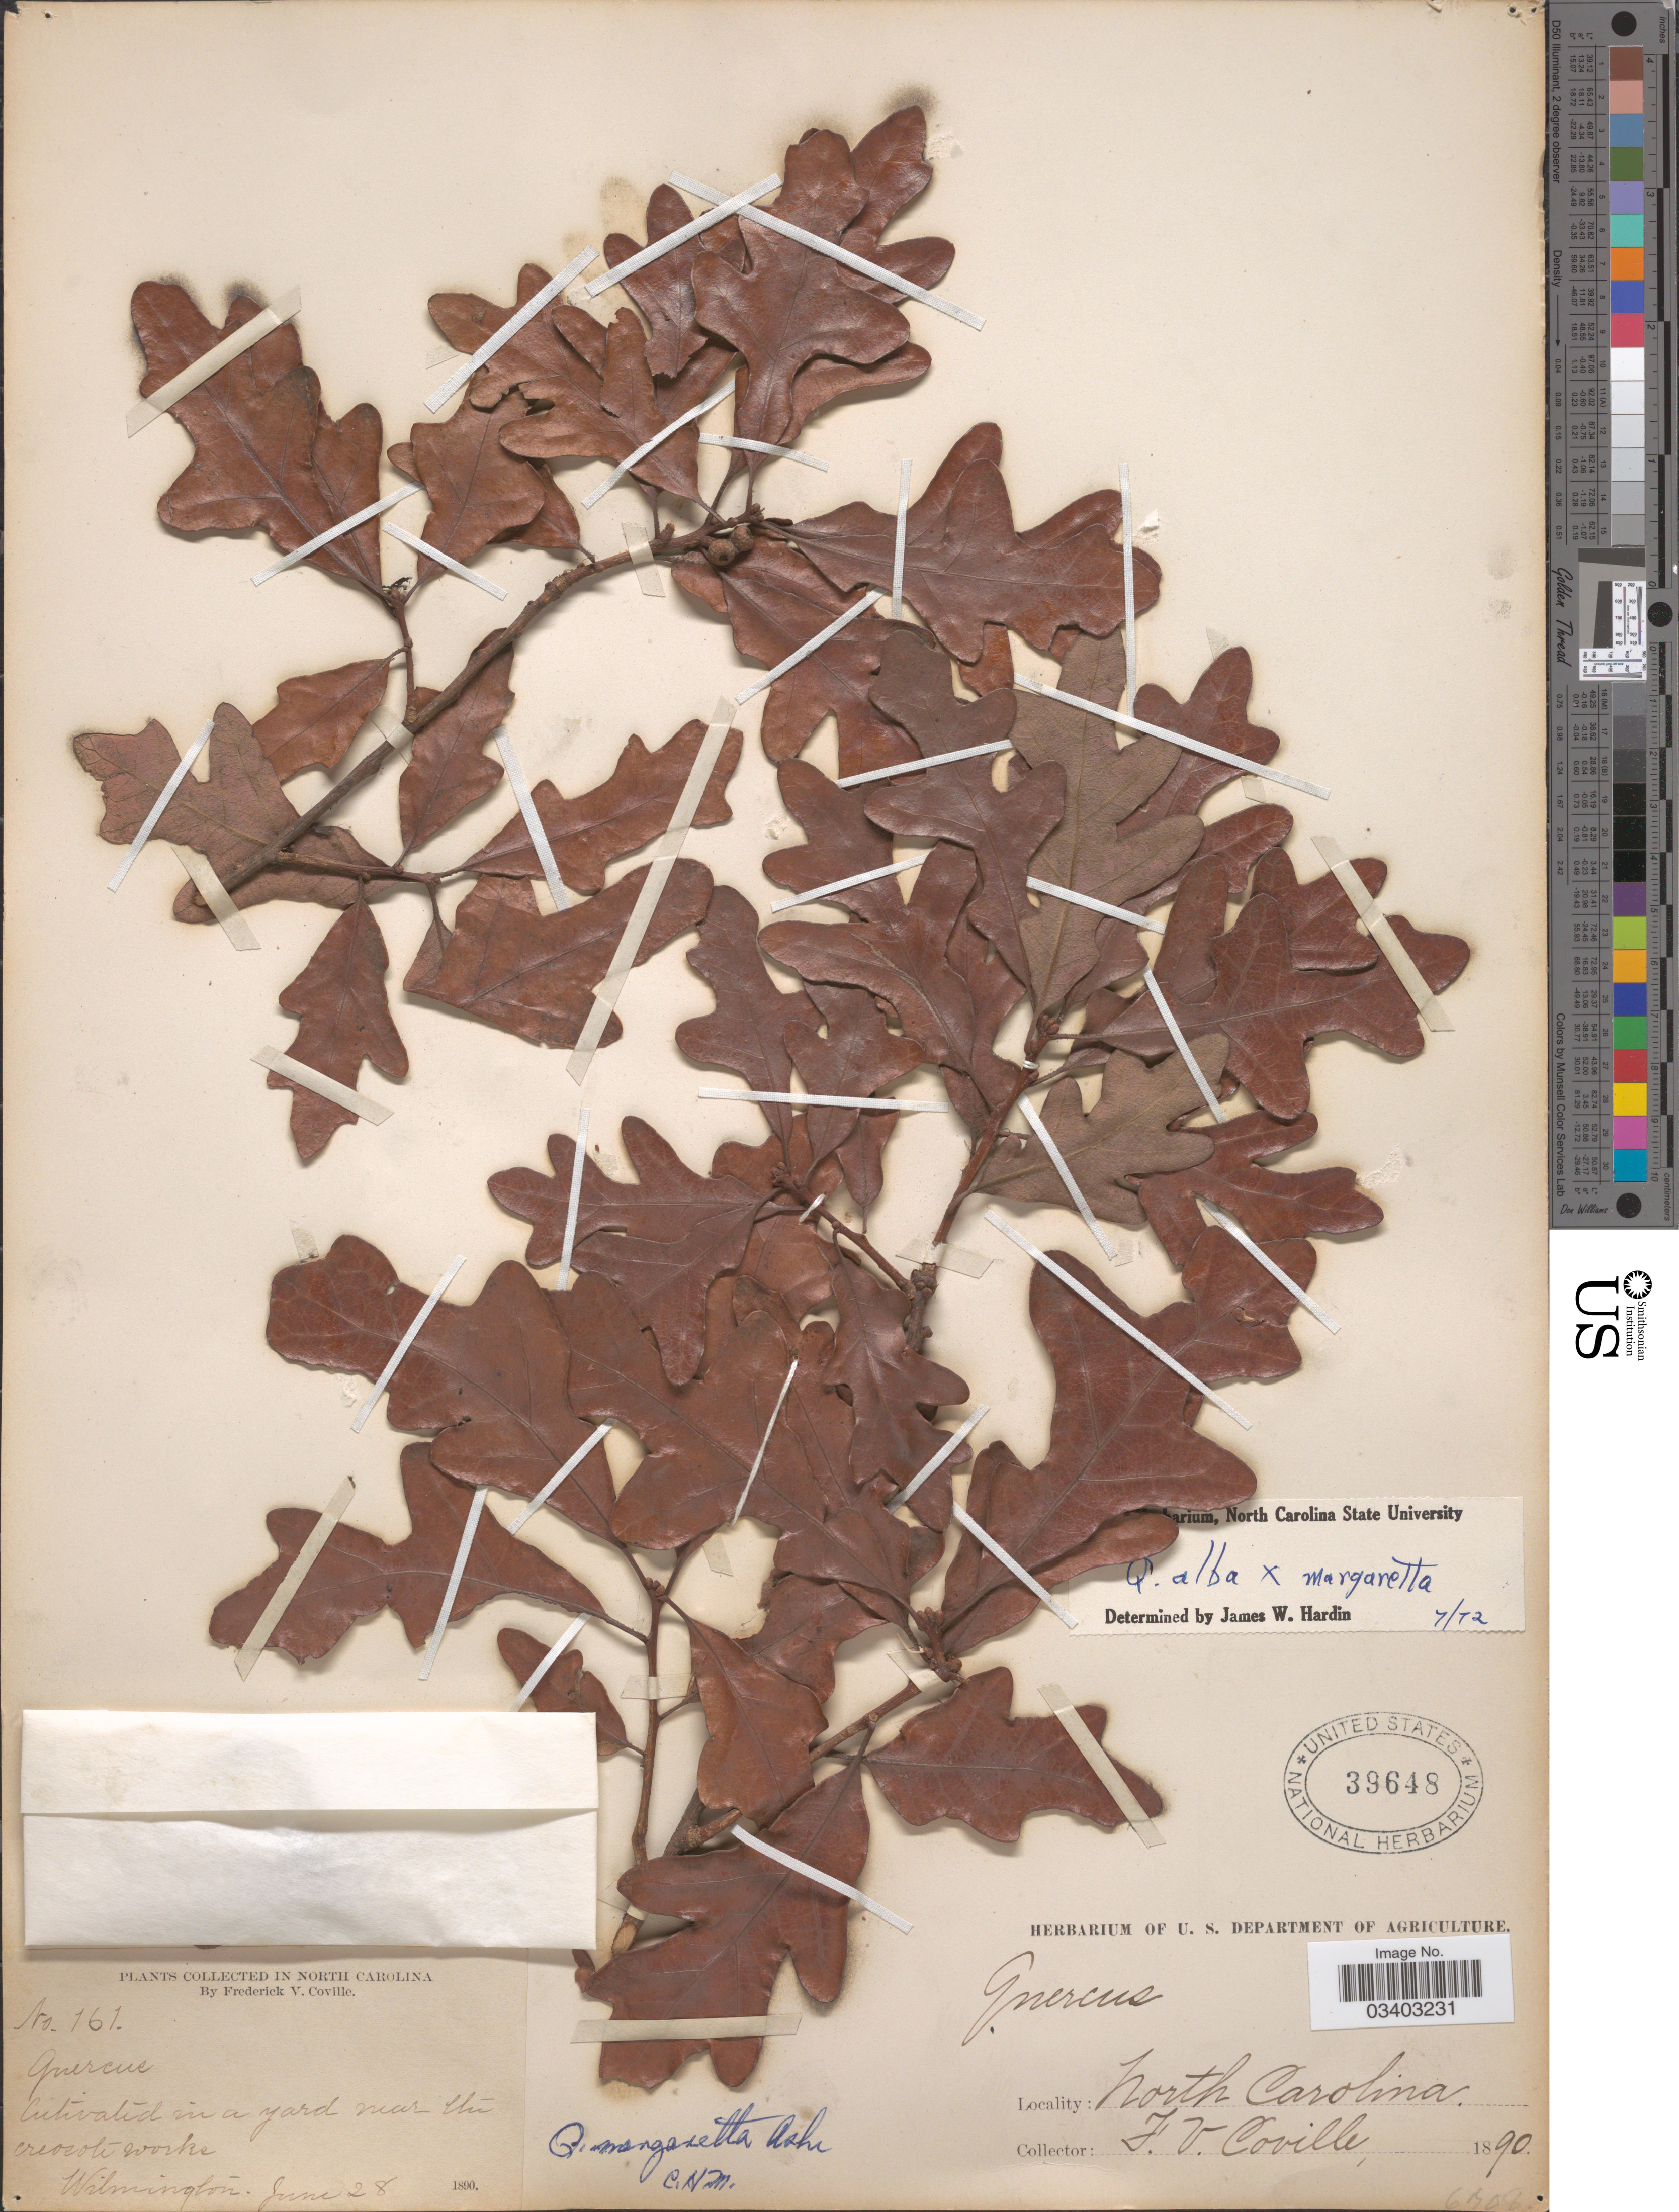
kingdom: Plantae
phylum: Tracheophyta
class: Magnoliopsida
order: Fagales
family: Fagaceae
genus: Quercus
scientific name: Quercus alba x Q. margarettae Ashe ex Small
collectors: F. V. Coville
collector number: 161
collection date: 1890-06-28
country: United States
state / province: North Carolina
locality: A yard near the creosote works. Wilmington.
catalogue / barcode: US 39648